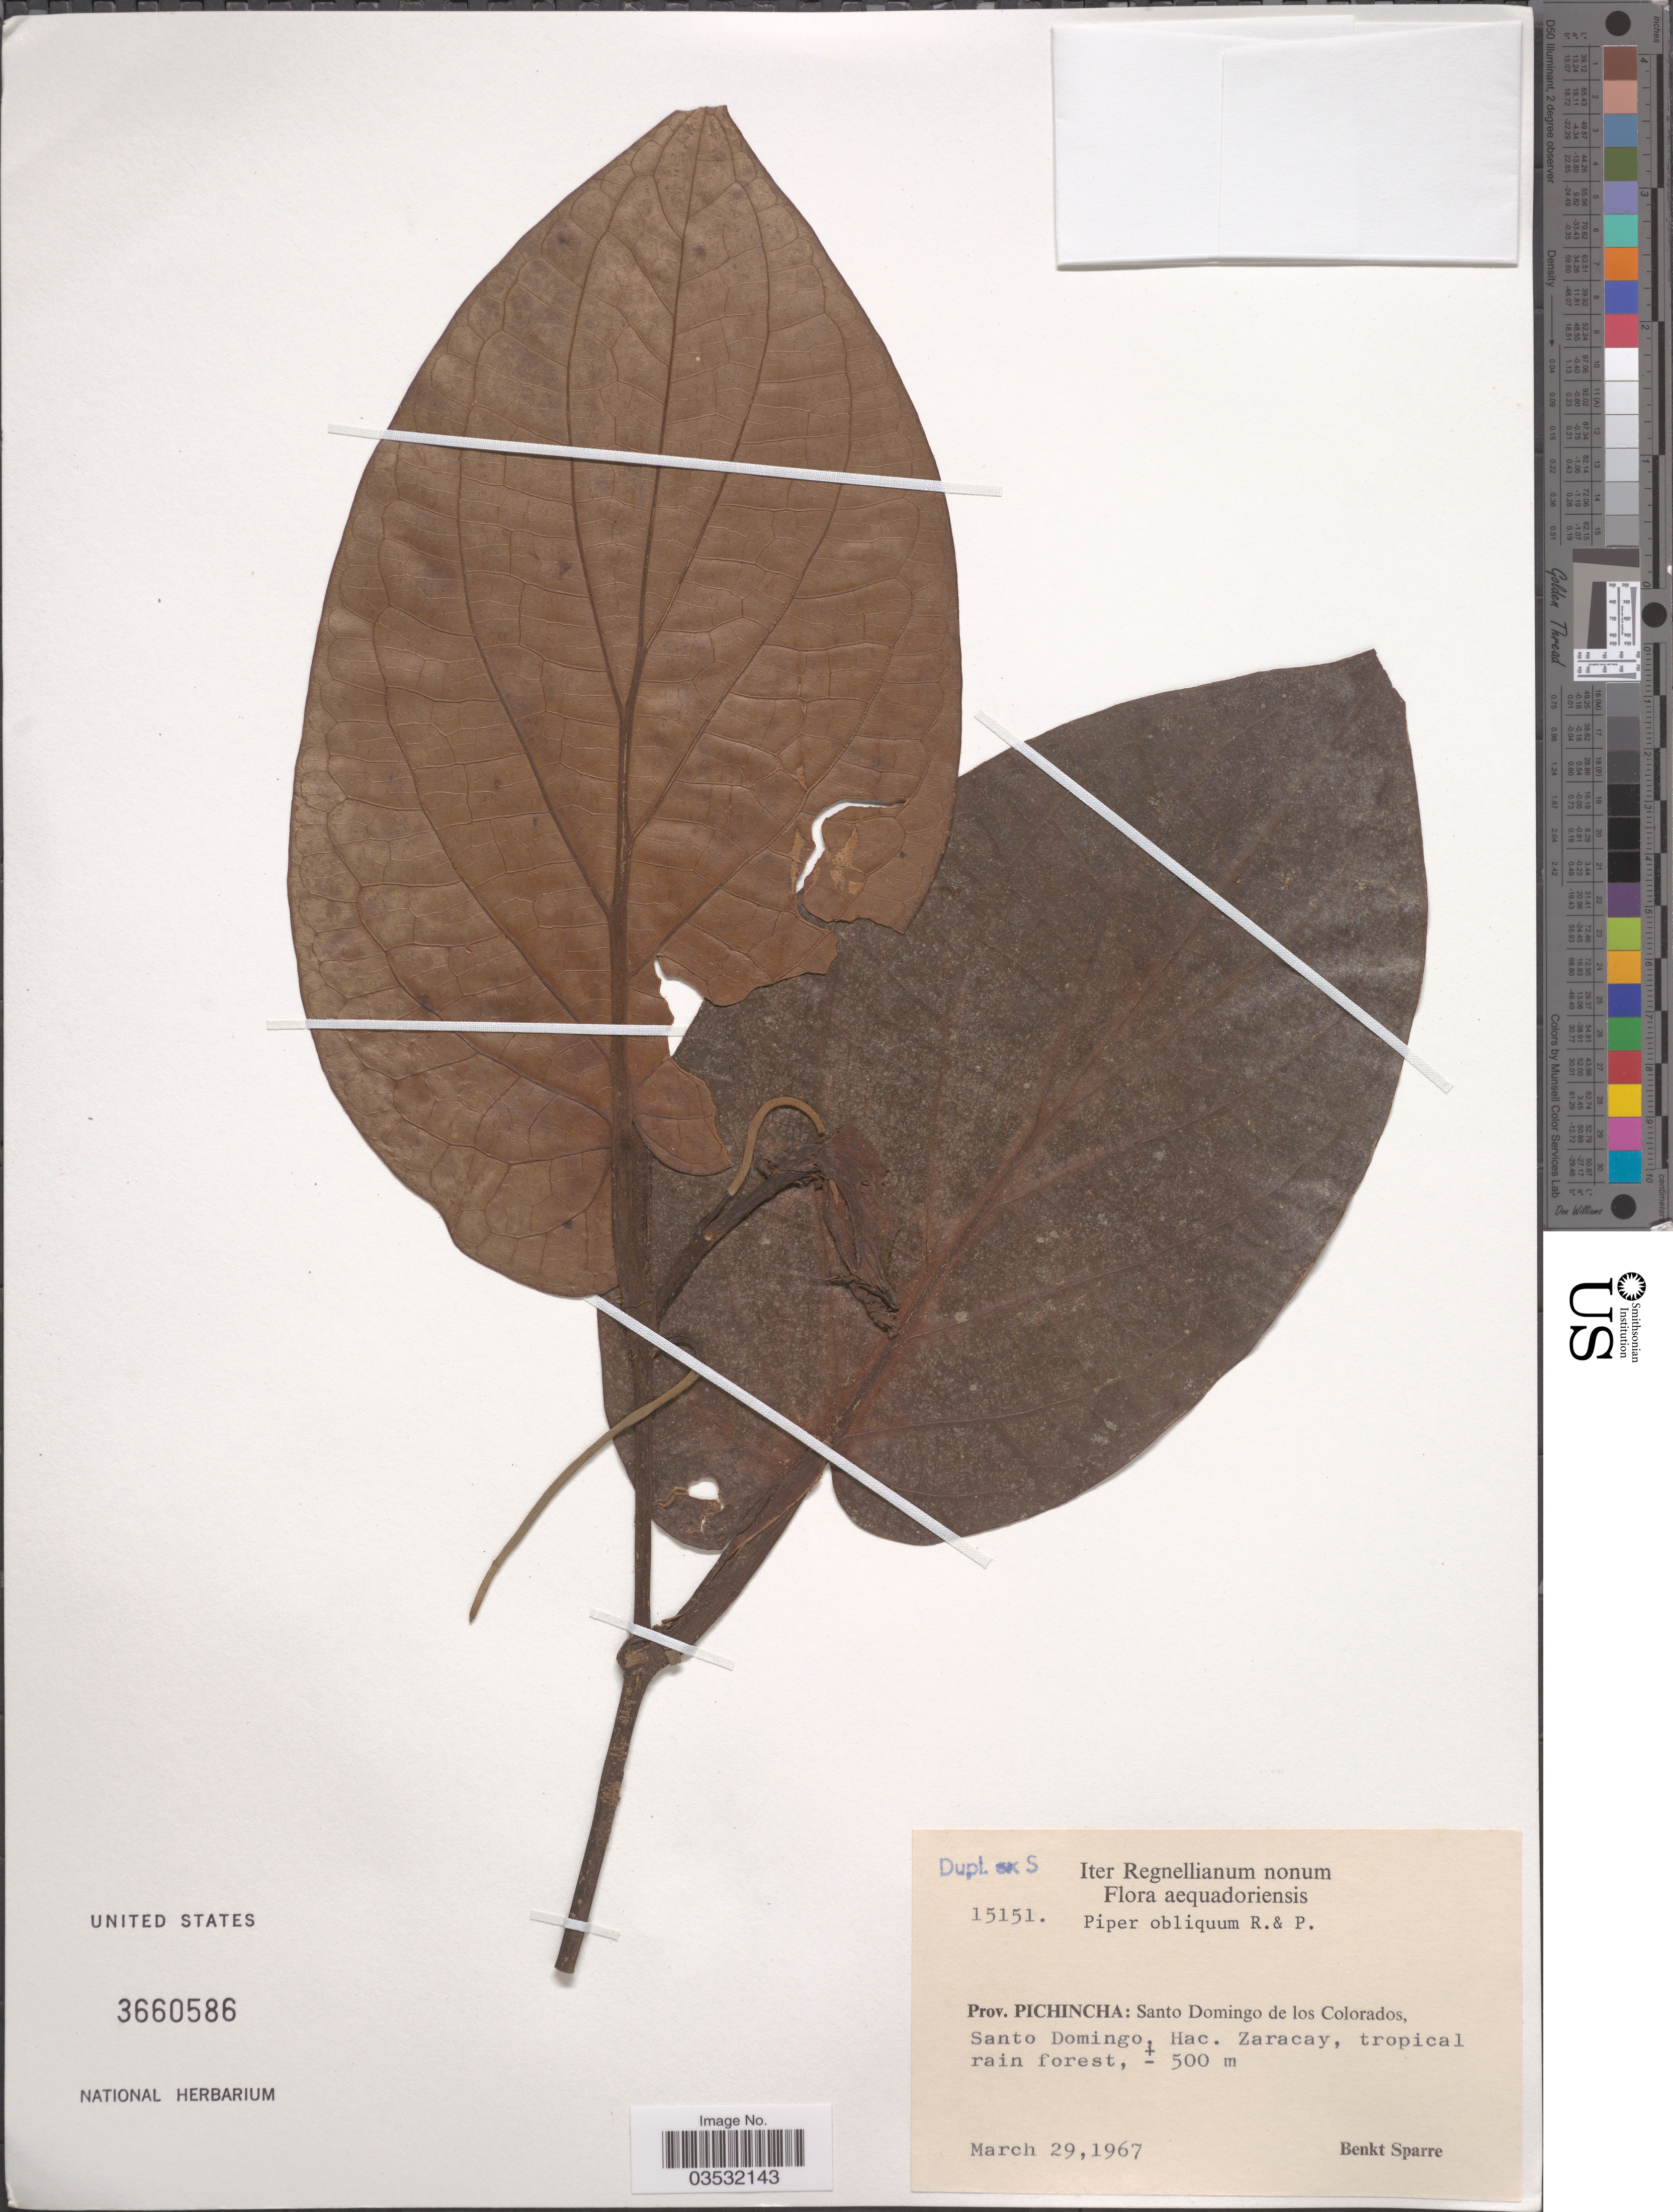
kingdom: Plantae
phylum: Tracheophyta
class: Magnoliopsida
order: Piperales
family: Piperaceae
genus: Piper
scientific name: Piper obliquum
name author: Ruiz & Pav.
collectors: B. Sparre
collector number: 15151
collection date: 1967-03-29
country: Ecuador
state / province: Pichincha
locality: Aequadoriensis. Santo Domingo de los Colorados, Santo Domingo. Hac. Zaracay.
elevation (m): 500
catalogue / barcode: US 3660586